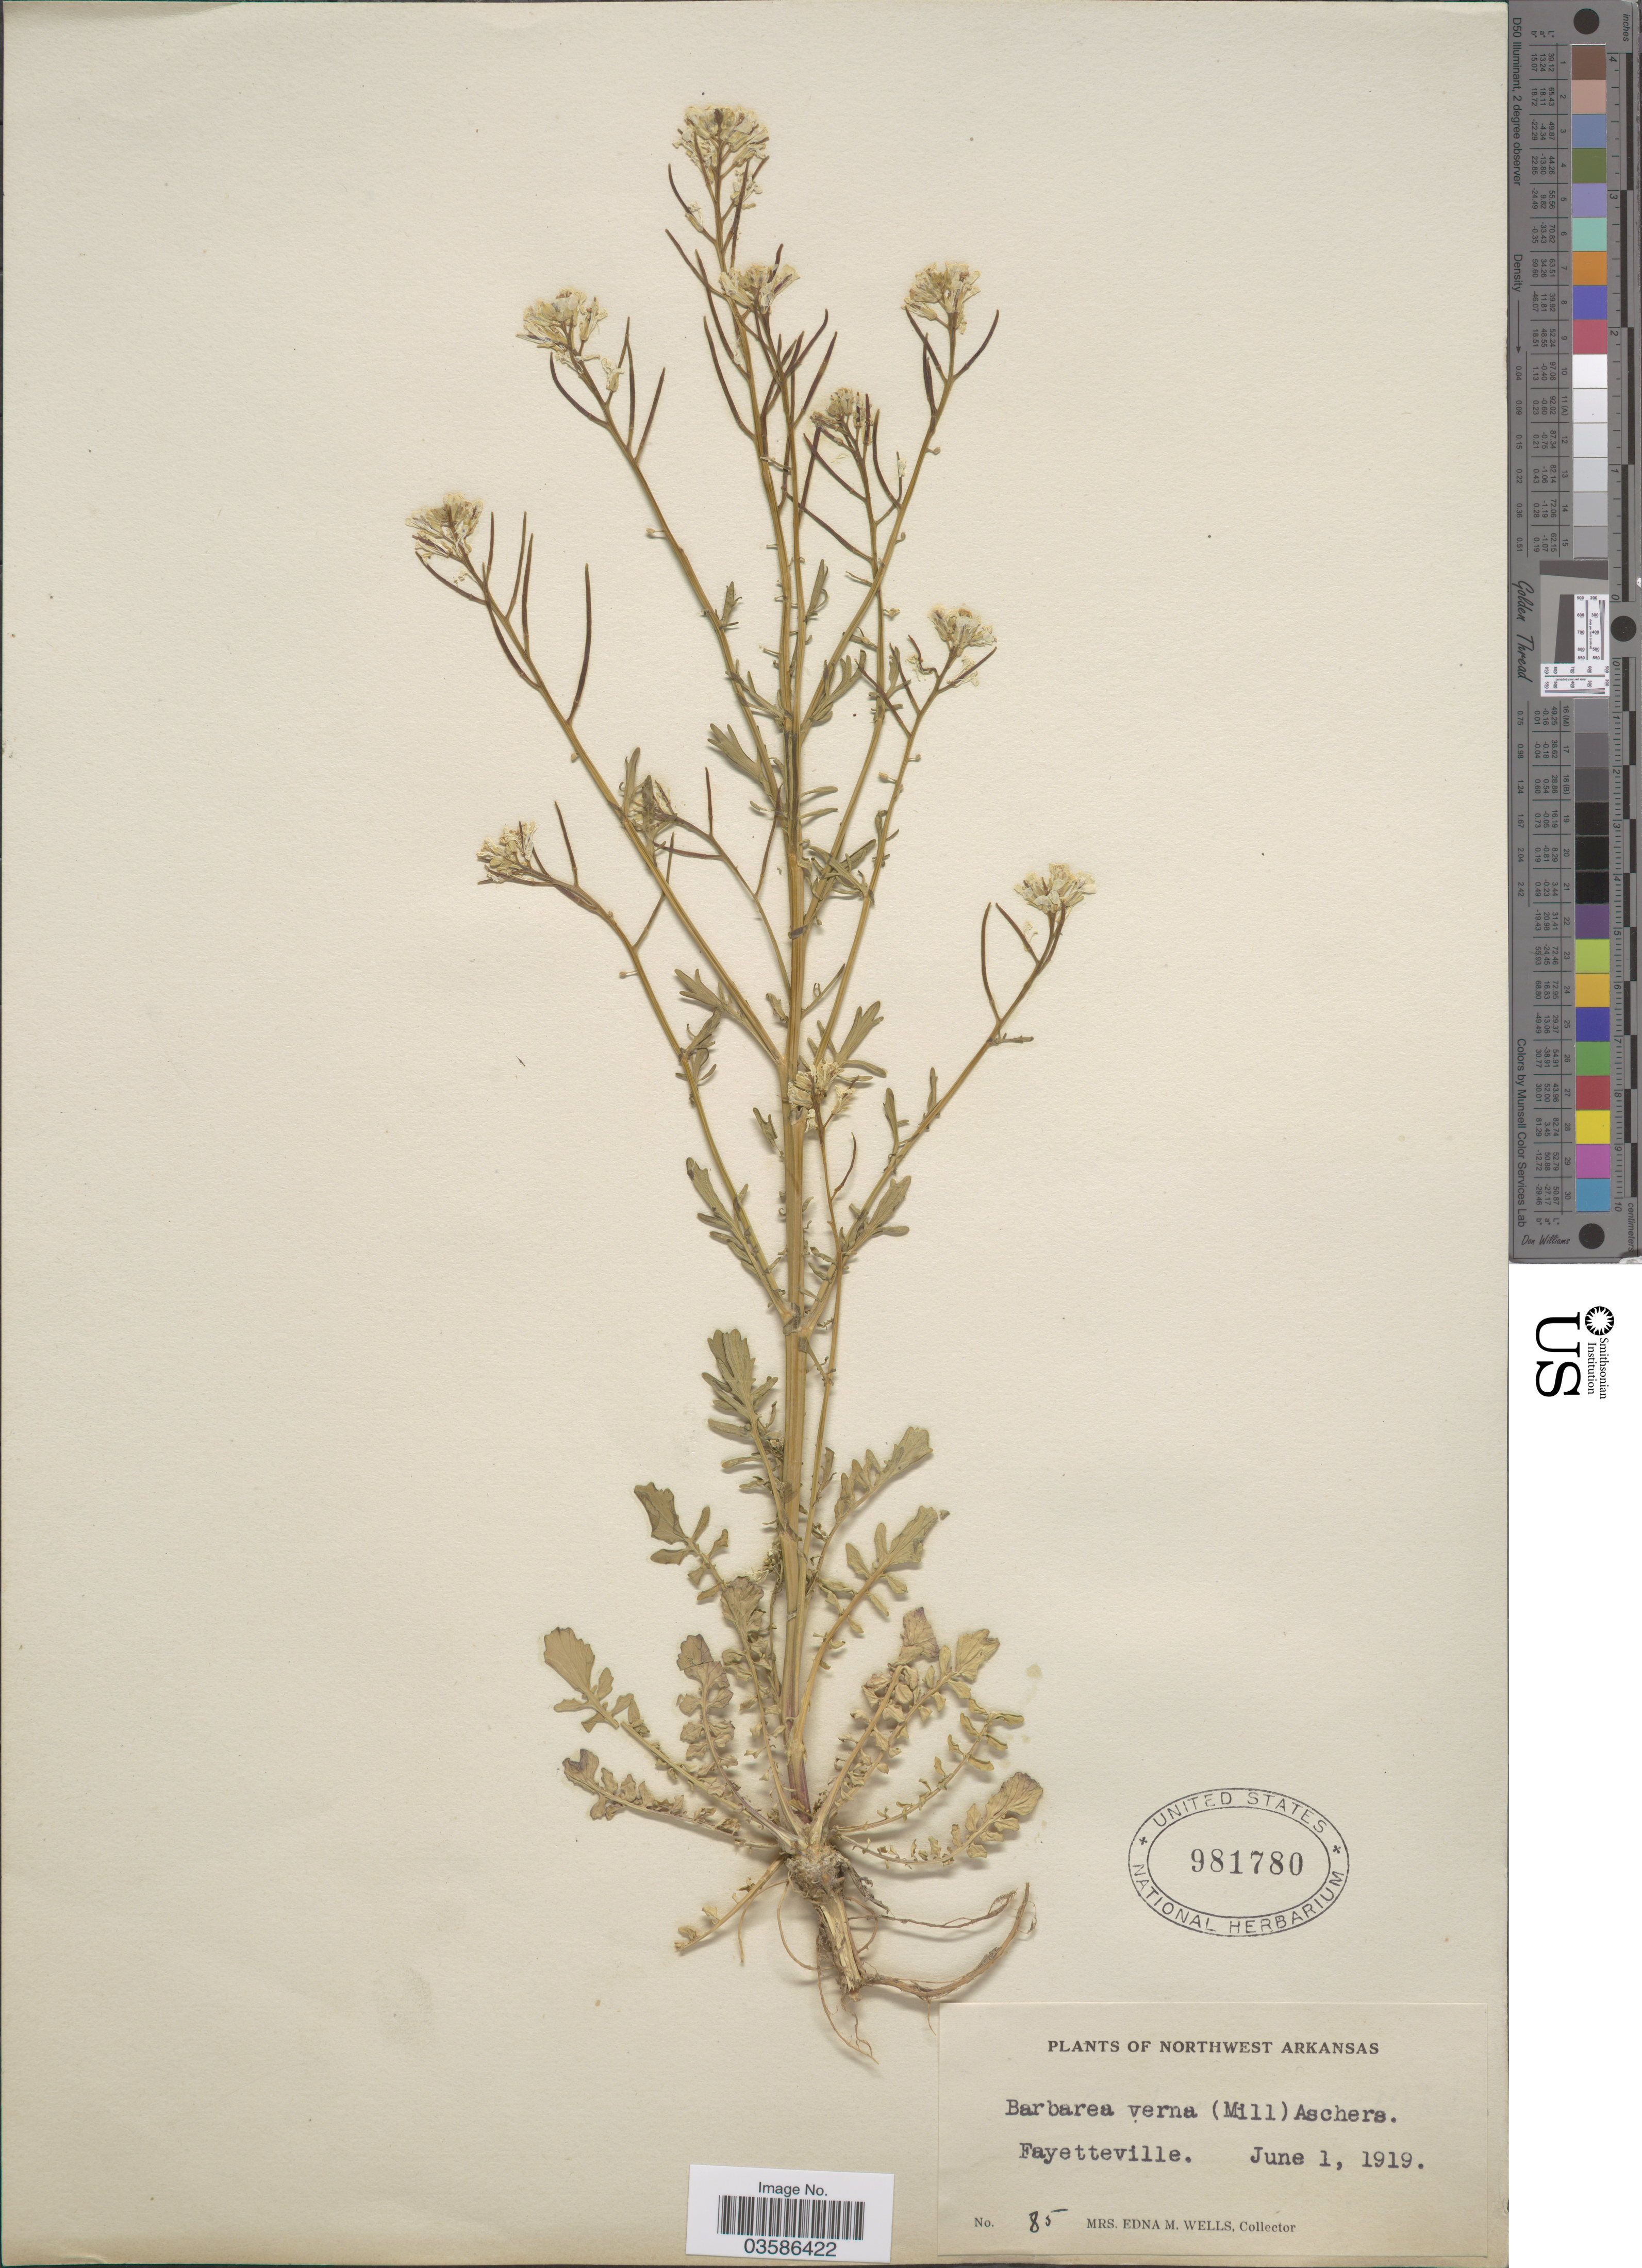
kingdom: Plantae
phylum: Tracheophyta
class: Magnoliopsida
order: Brassicales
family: Brassicaceae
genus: Barbarea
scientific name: Barbarea verna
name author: (Mill.) Asch.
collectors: E. M. Wells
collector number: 85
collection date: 1919-06-01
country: United States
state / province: Arkansas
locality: Northwest Arkansas. Fayetteville.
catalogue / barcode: US 981780